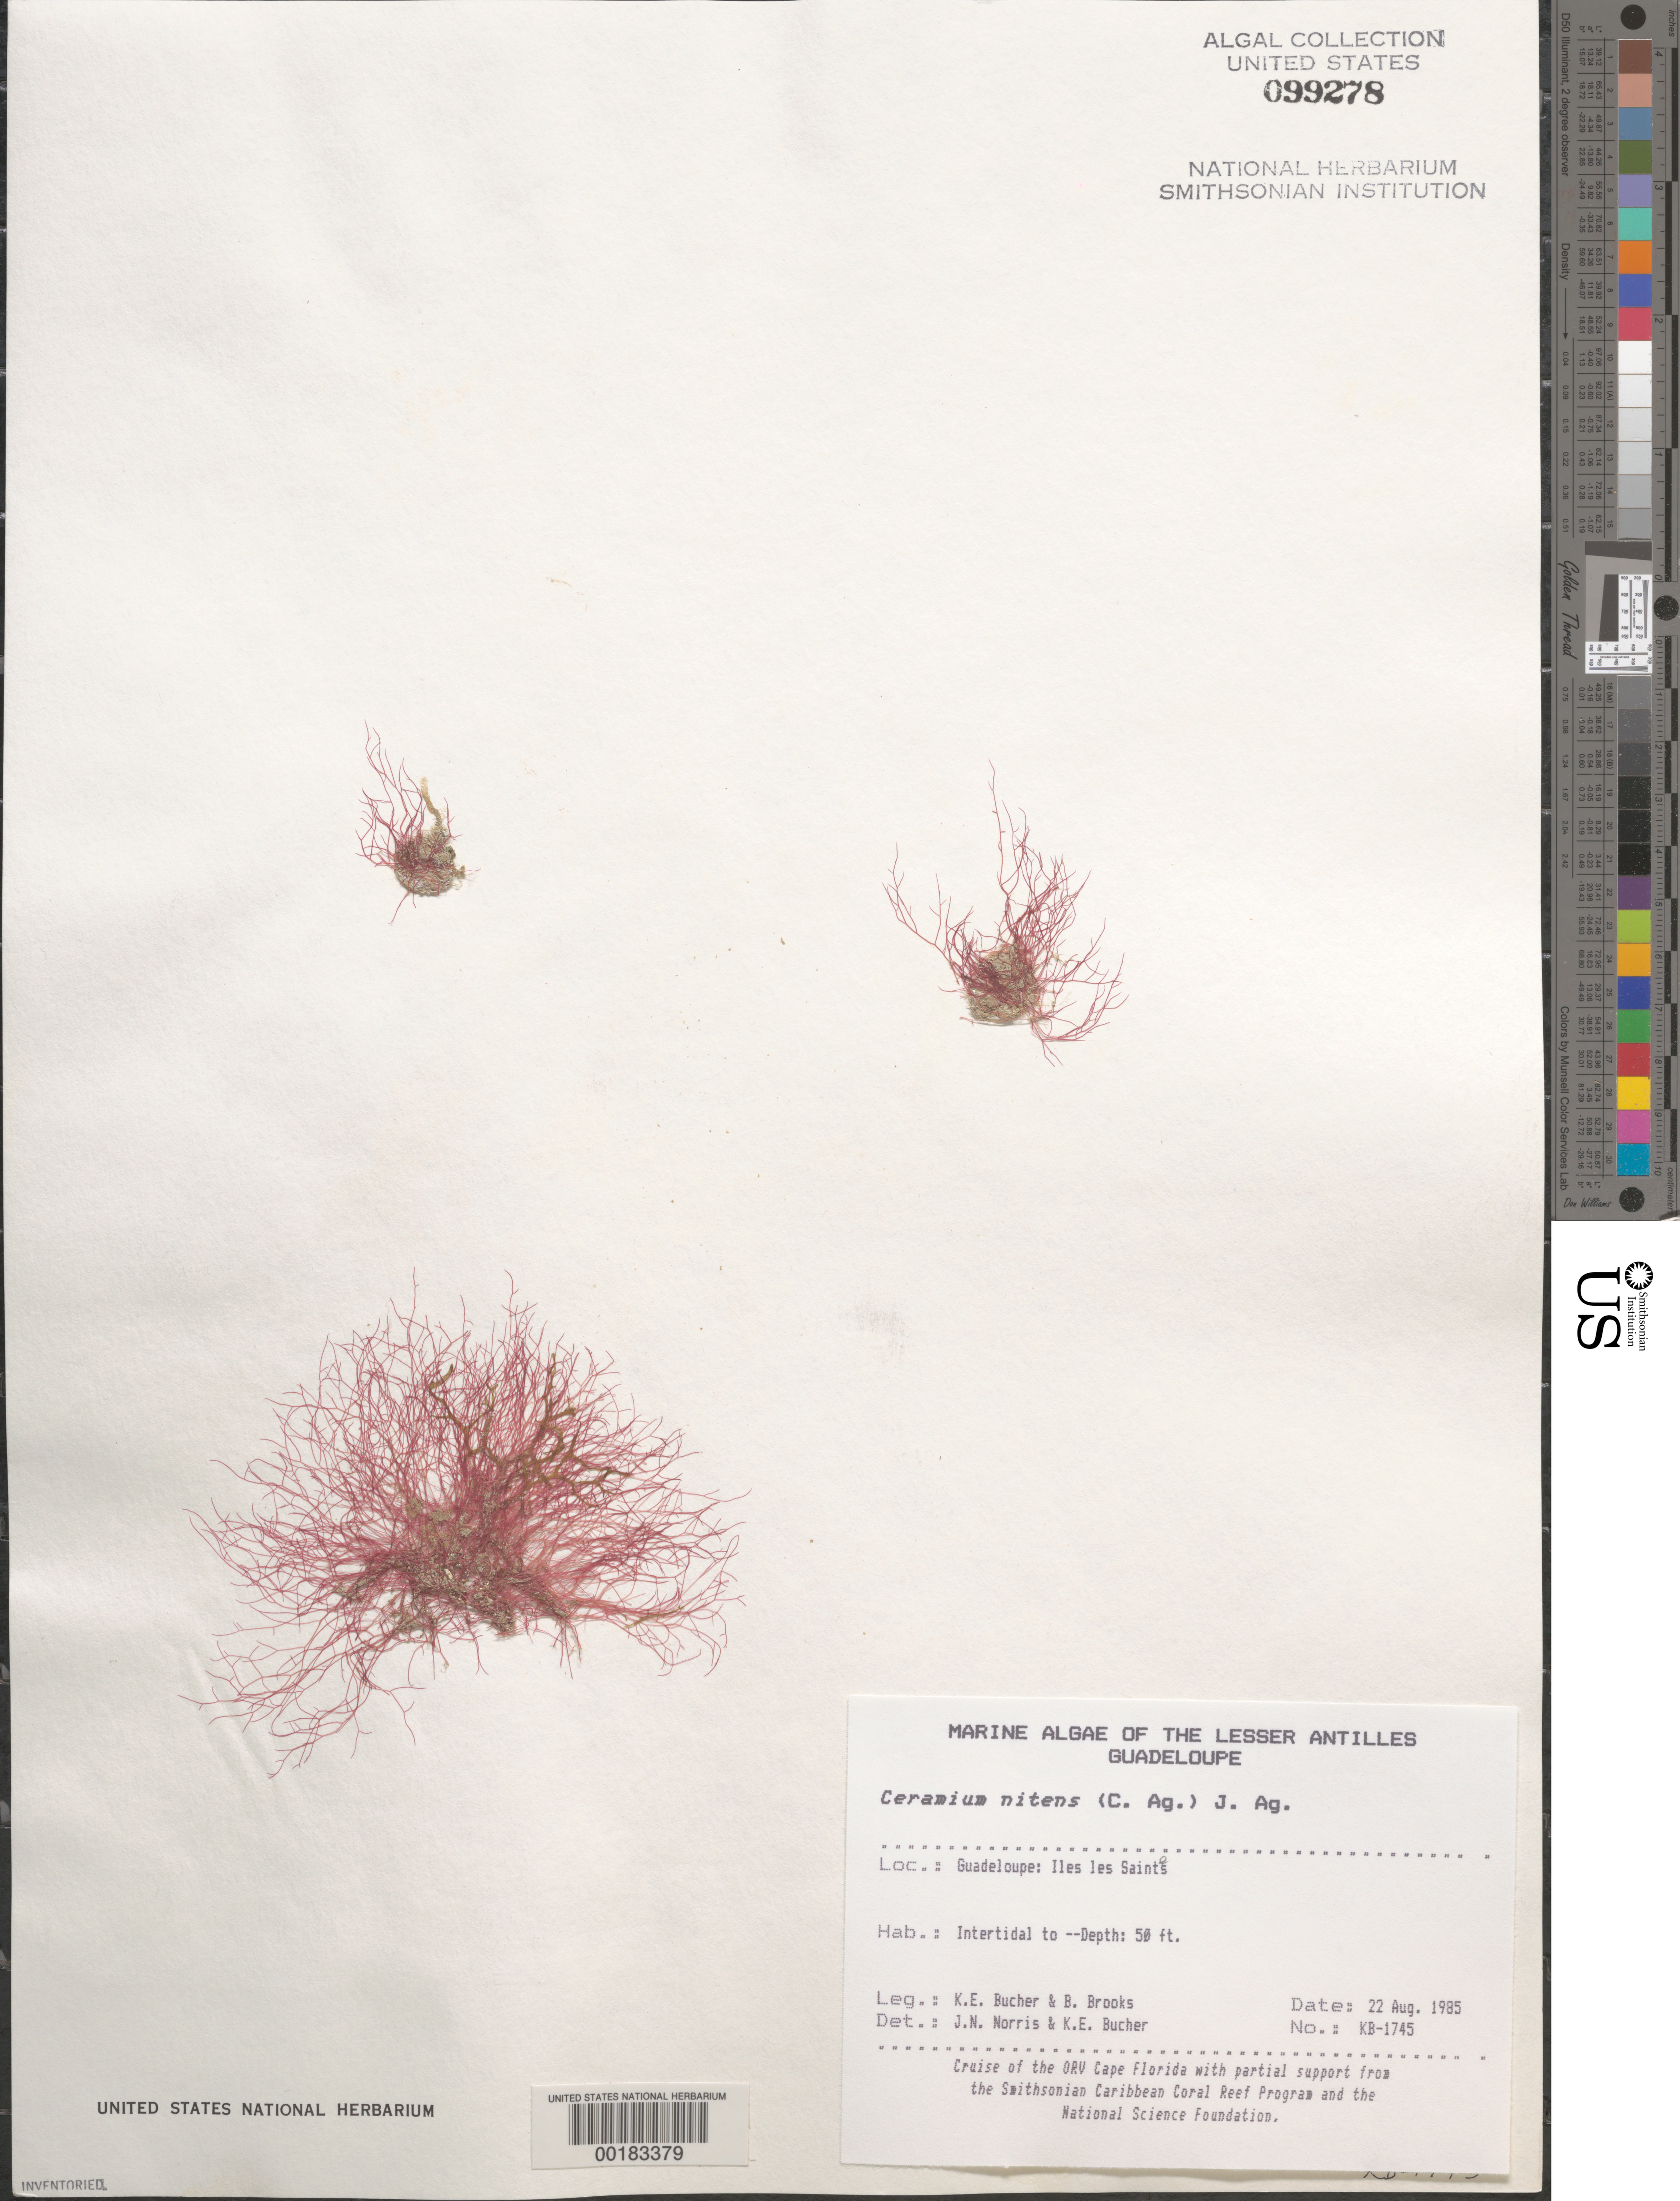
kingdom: Plantae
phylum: Rhodophyta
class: Florideophyceae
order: Ceramiales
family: Ceramiaceae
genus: Ceramium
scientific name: Ceramium nitens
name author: (C. Agardh) J. Agardh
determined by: Norris, J. N.; Bucher, K. E.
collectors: K. E. Bucher & B. Brooks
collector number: Kb-1745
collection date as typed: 22 Aug 1985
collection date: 1985-08-22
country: Guadeloupe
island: Iles des Saintes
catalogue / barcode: US 99278